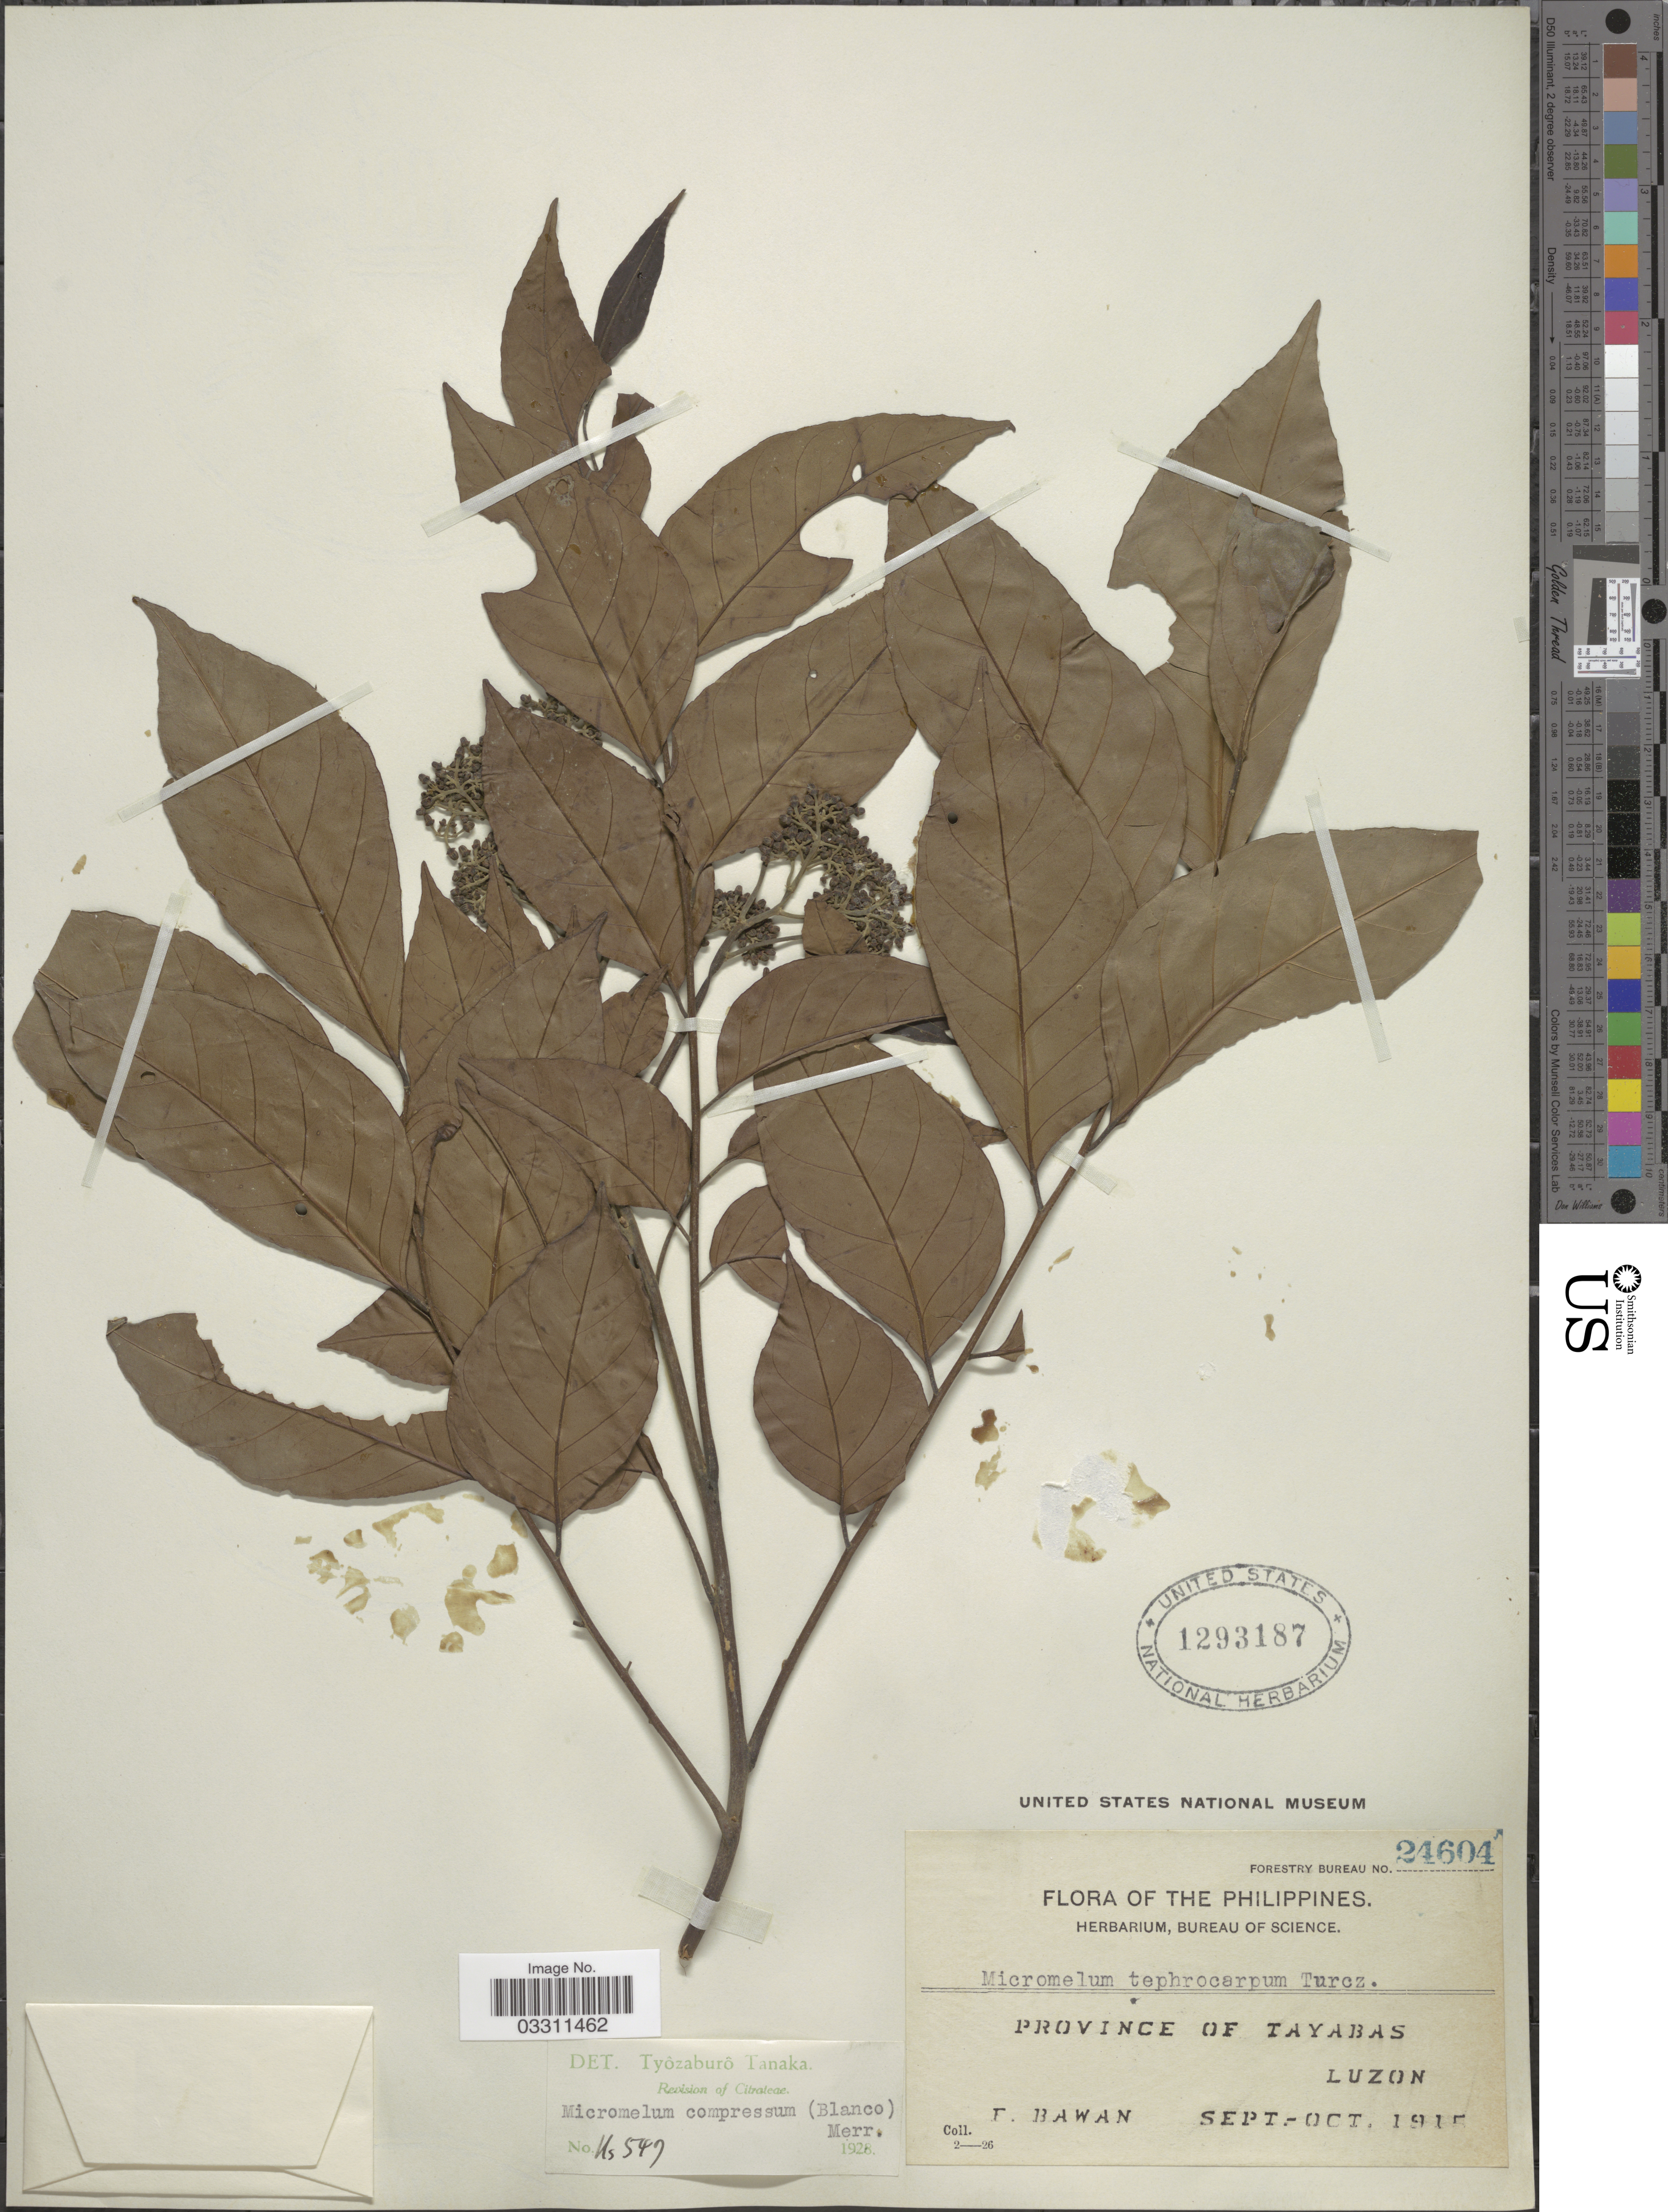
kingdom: Plantae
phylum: Tracheophyta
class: Magnoliopsida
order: Sapindales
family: Rutaceae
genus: Micromelum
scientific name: Micromelum compressum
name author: (Blanco) Merr.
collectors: F. Bawan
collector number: Forestry Bureau 24604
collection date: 1915-09/1915-10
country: Philippines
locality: Province of Tayabas, Luzon.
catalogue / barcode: US 1293187